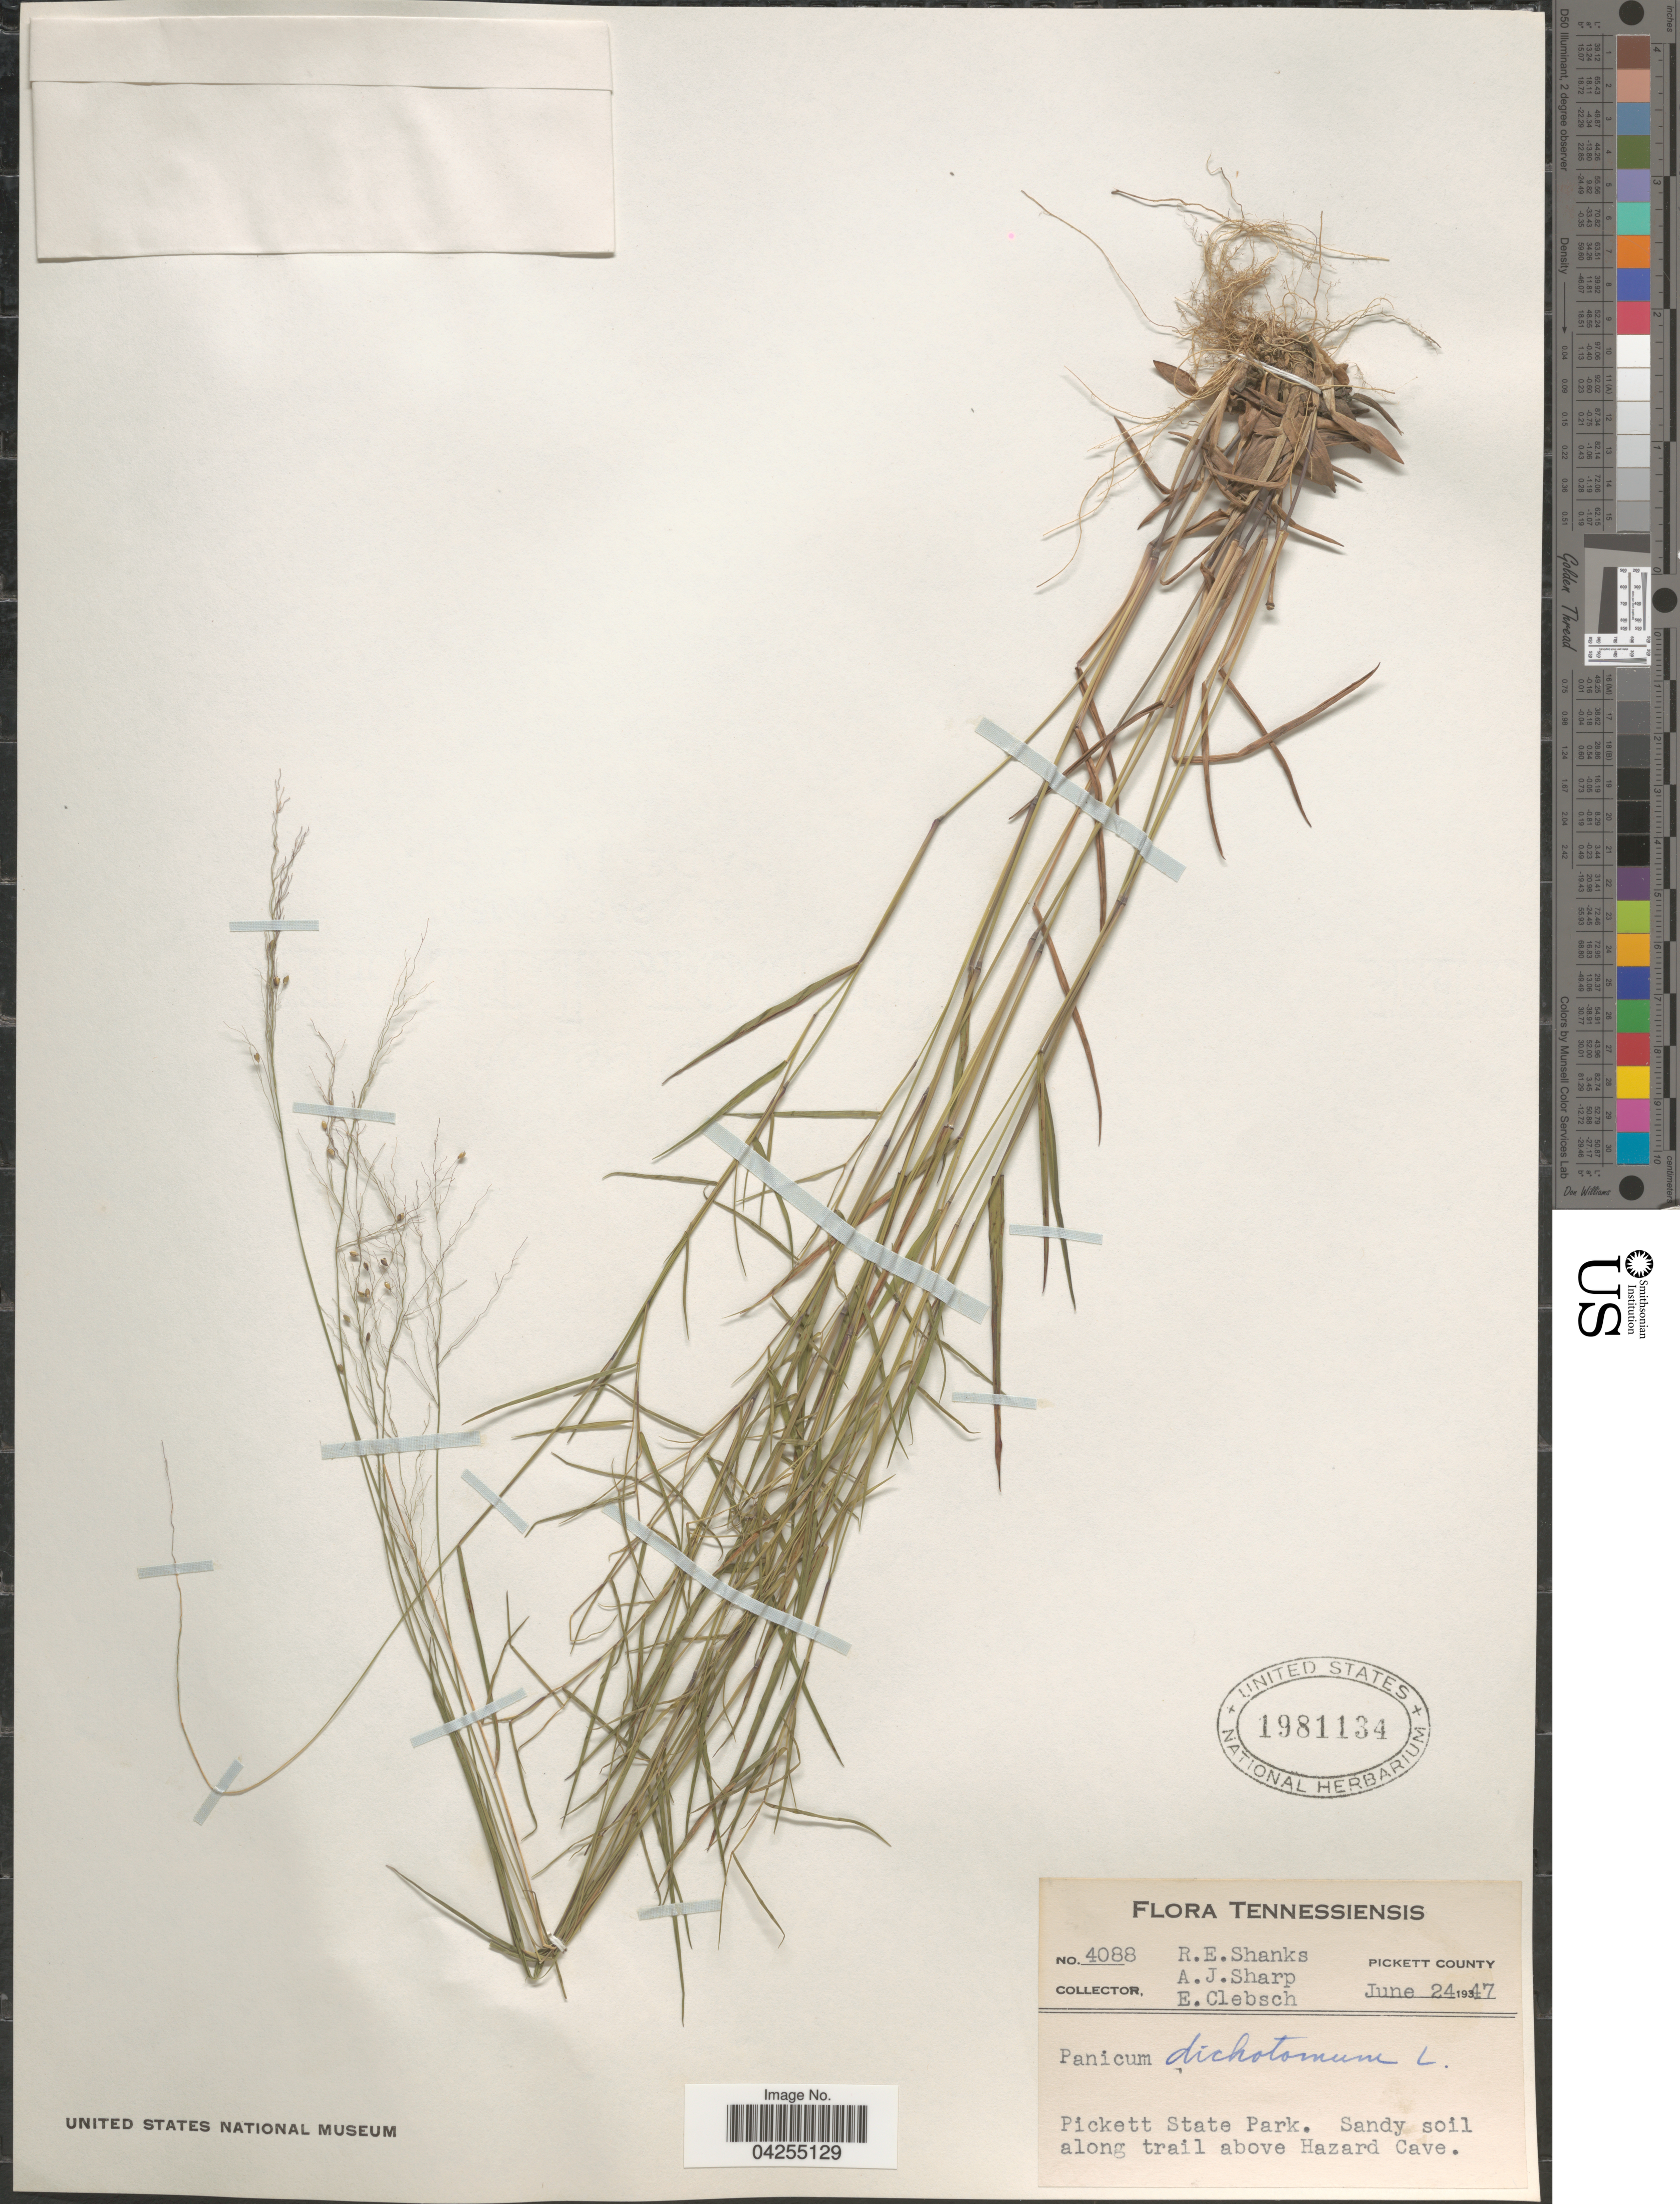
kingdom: Plantae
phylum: Tracheophyta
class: Liliopsida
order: Poales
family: Poaceae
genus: Dichanthelium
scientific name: Dichanthelium dichotomum var. dichotomum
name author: (L.) Gould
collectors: R. Shanks, A. J. Sharp & E. Clebsch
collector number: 4088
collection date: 1947-06-24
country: United States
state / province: Tennessee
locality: Picket County. Pickett State Park. Sandy soil along trail above Hazard Cave.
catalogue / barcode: US 1981134